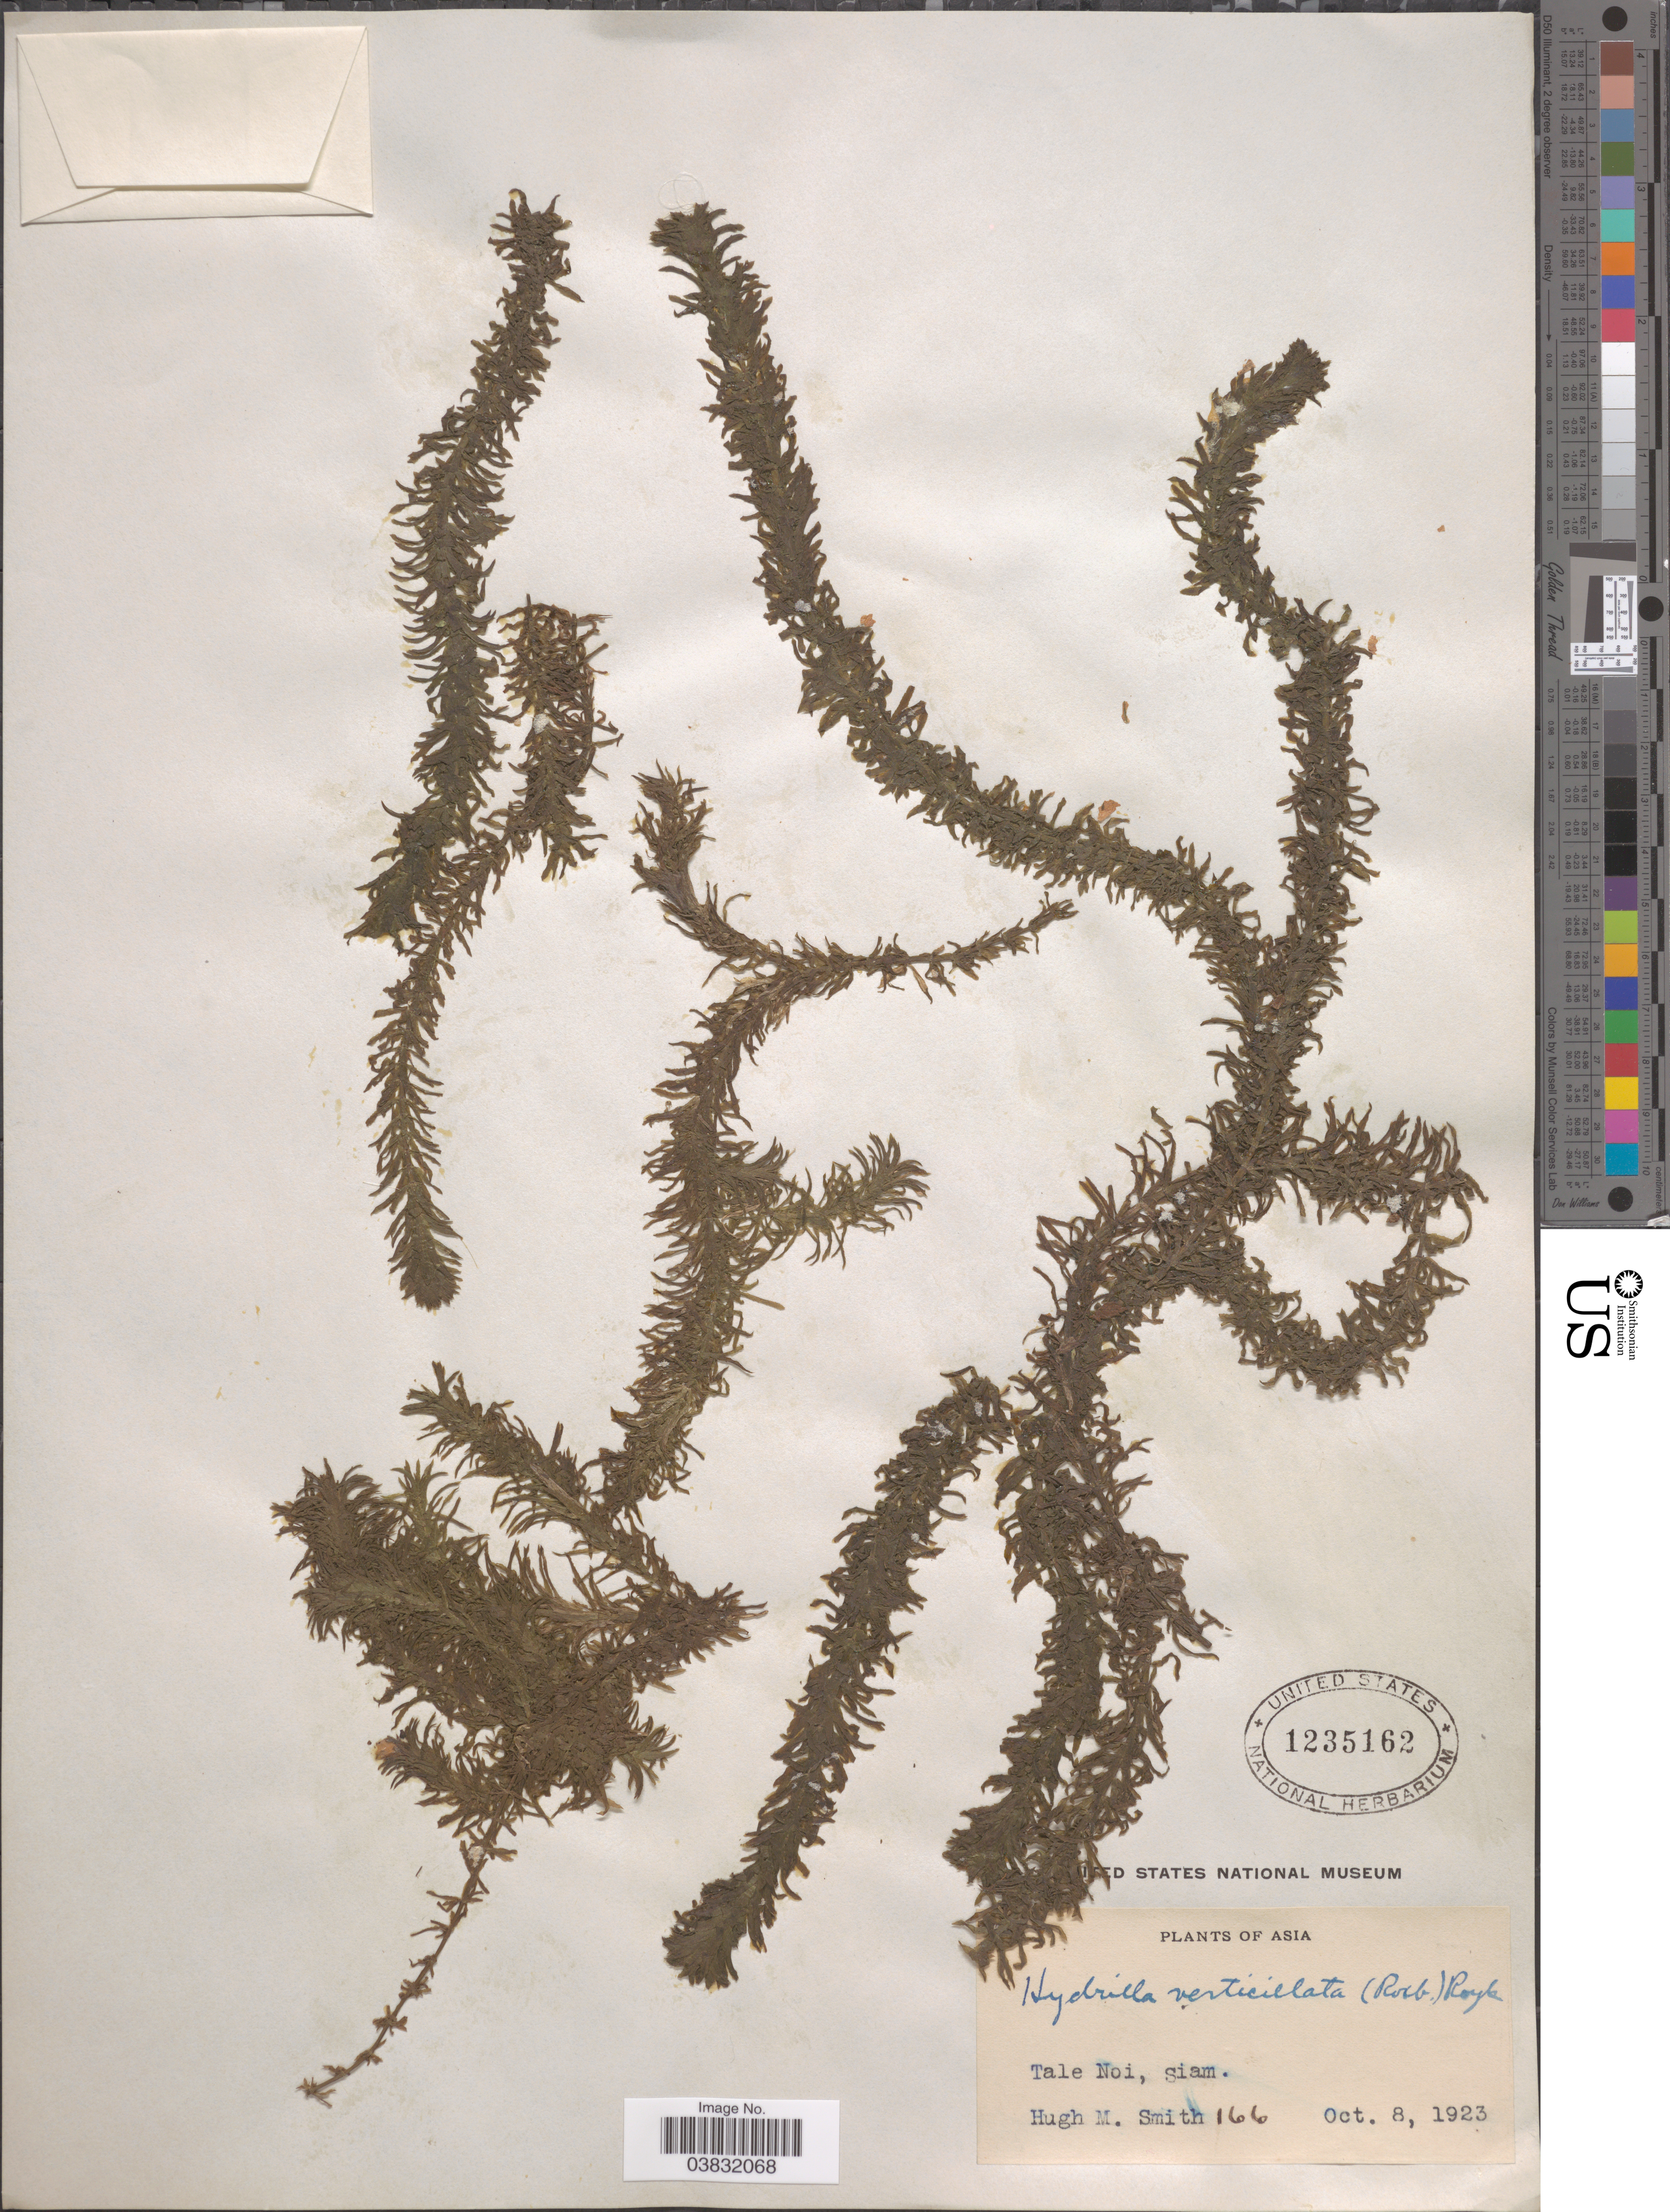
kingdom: Plantae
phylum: Tracheophyta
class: Liliopsida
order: Alismatales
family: Hydrocharitaceae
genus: Hydrilla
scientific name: Hydrilla verticillata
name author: (L. f.) Royle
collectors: H. M. Smith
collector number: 166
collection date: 1923-10-08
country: Thailand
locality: Asia. Tale Noi, Siam.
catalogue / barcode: US 1235162